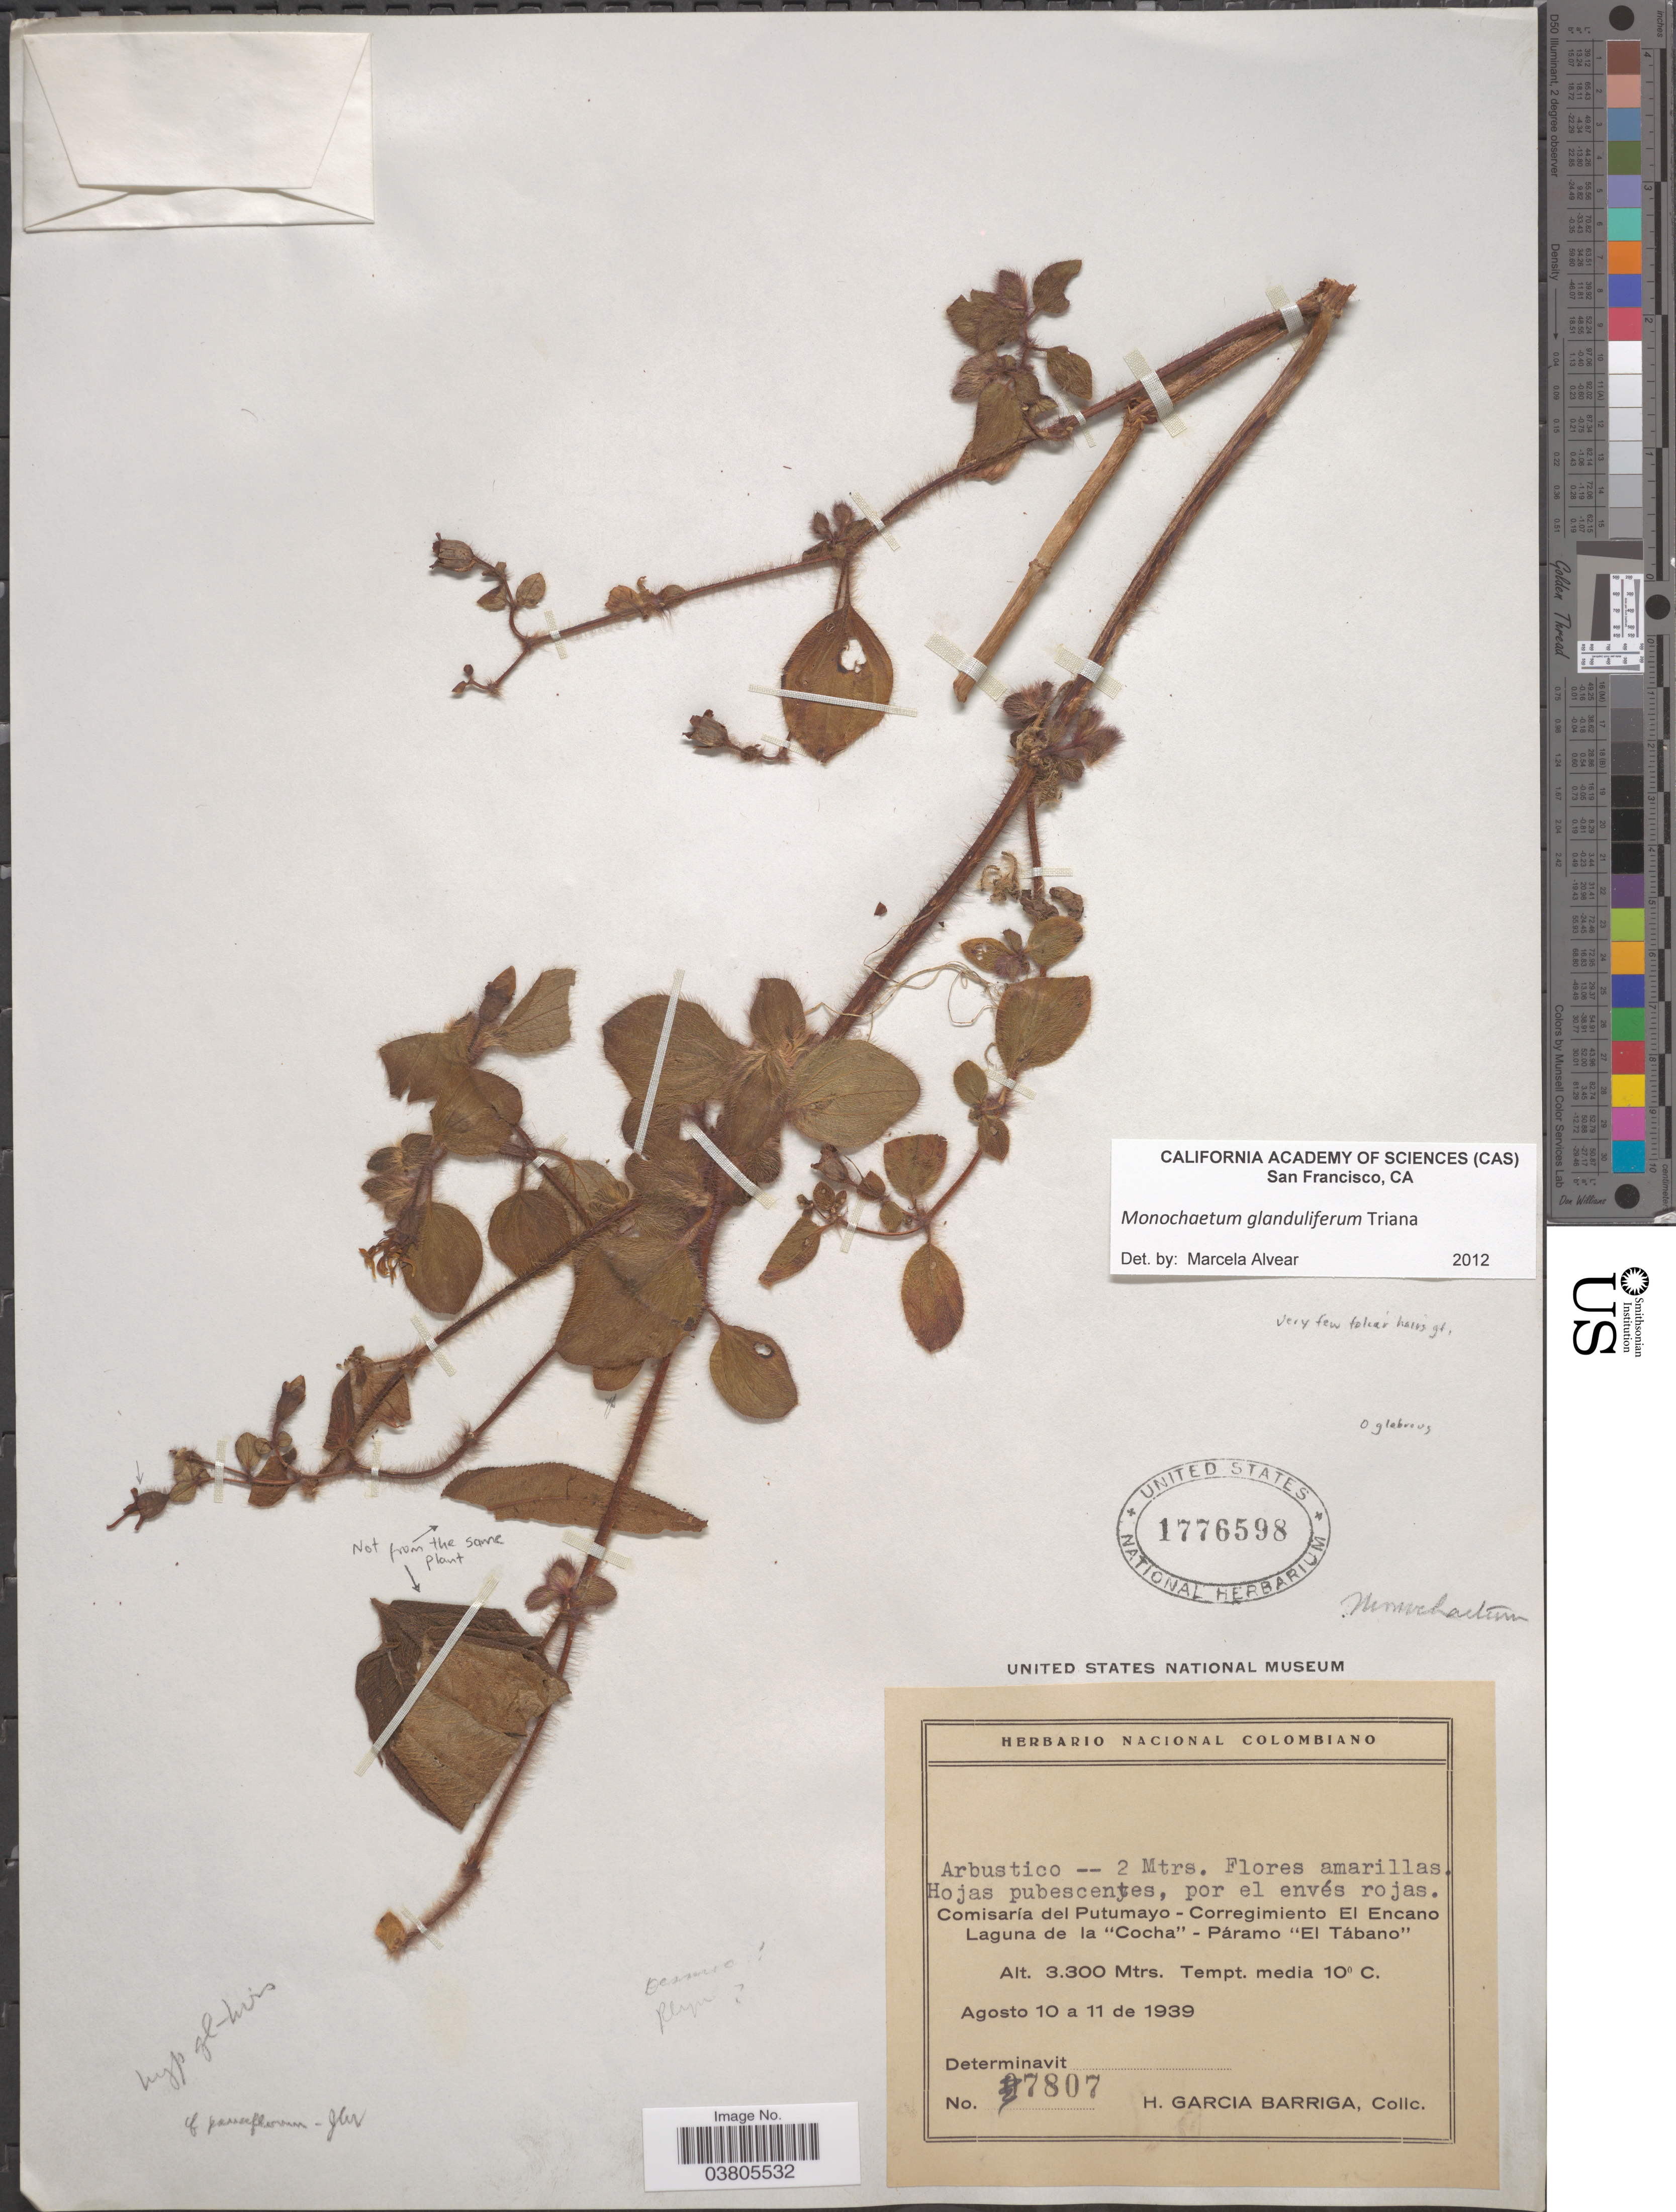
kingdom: Plantae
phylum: Tracheophyta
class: Magnoliopsida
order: Myrtales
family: Melastomataceae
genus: Monochaetum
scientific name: Monochaetum glanduliferum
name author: Triana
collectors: H. García Barriga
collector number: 7807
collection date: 1939-08-10/1939-08-11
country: Colombia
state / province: Putumayo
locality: Comisaría del Putumayo - Corregimiento El Encano Laguna de la "Cocha"- Páramo "El Tábano".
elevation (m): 3300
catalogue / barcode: US 1776598